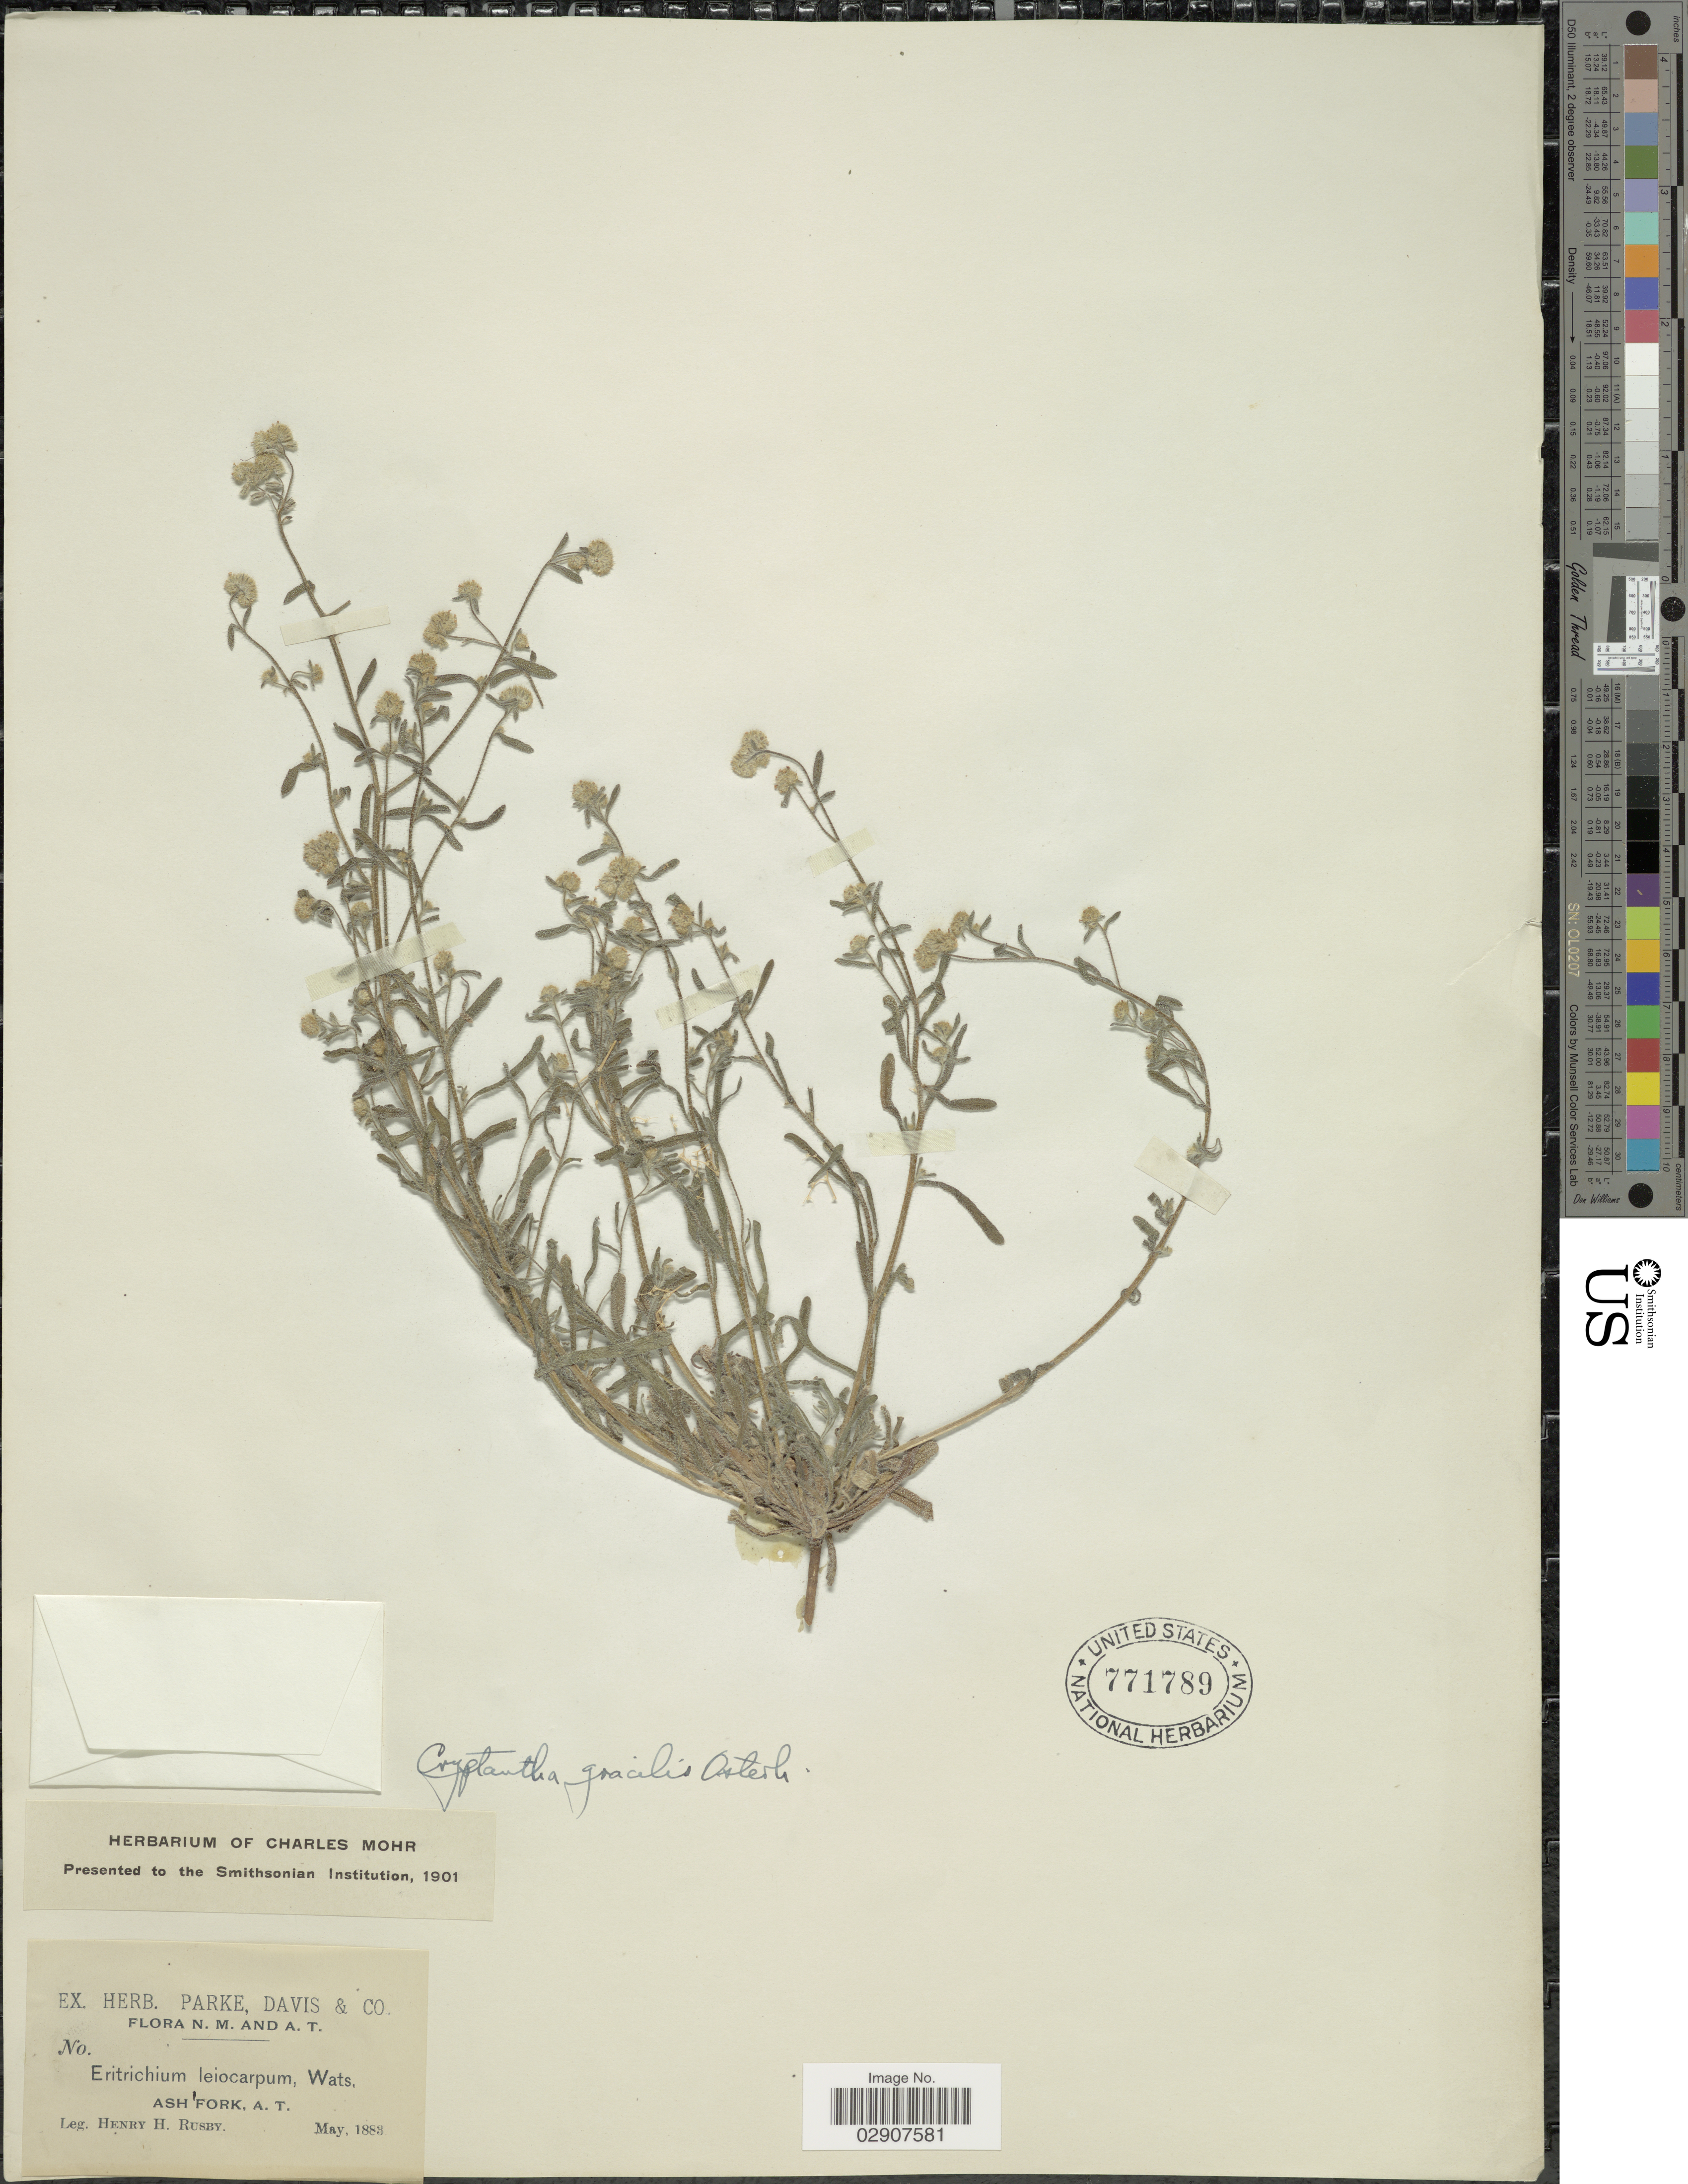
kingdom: Plantae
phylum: Tracheophyta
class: Magnoliopsida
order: Boraginales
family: Boraginaceae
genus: Cryptantha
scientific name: Cryptantha gracilis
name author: Osterh.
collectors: H. H. Rusby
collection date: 1883-05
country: United States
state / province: Arizona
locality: Ash Fork, A.T.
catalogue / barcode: US 771789